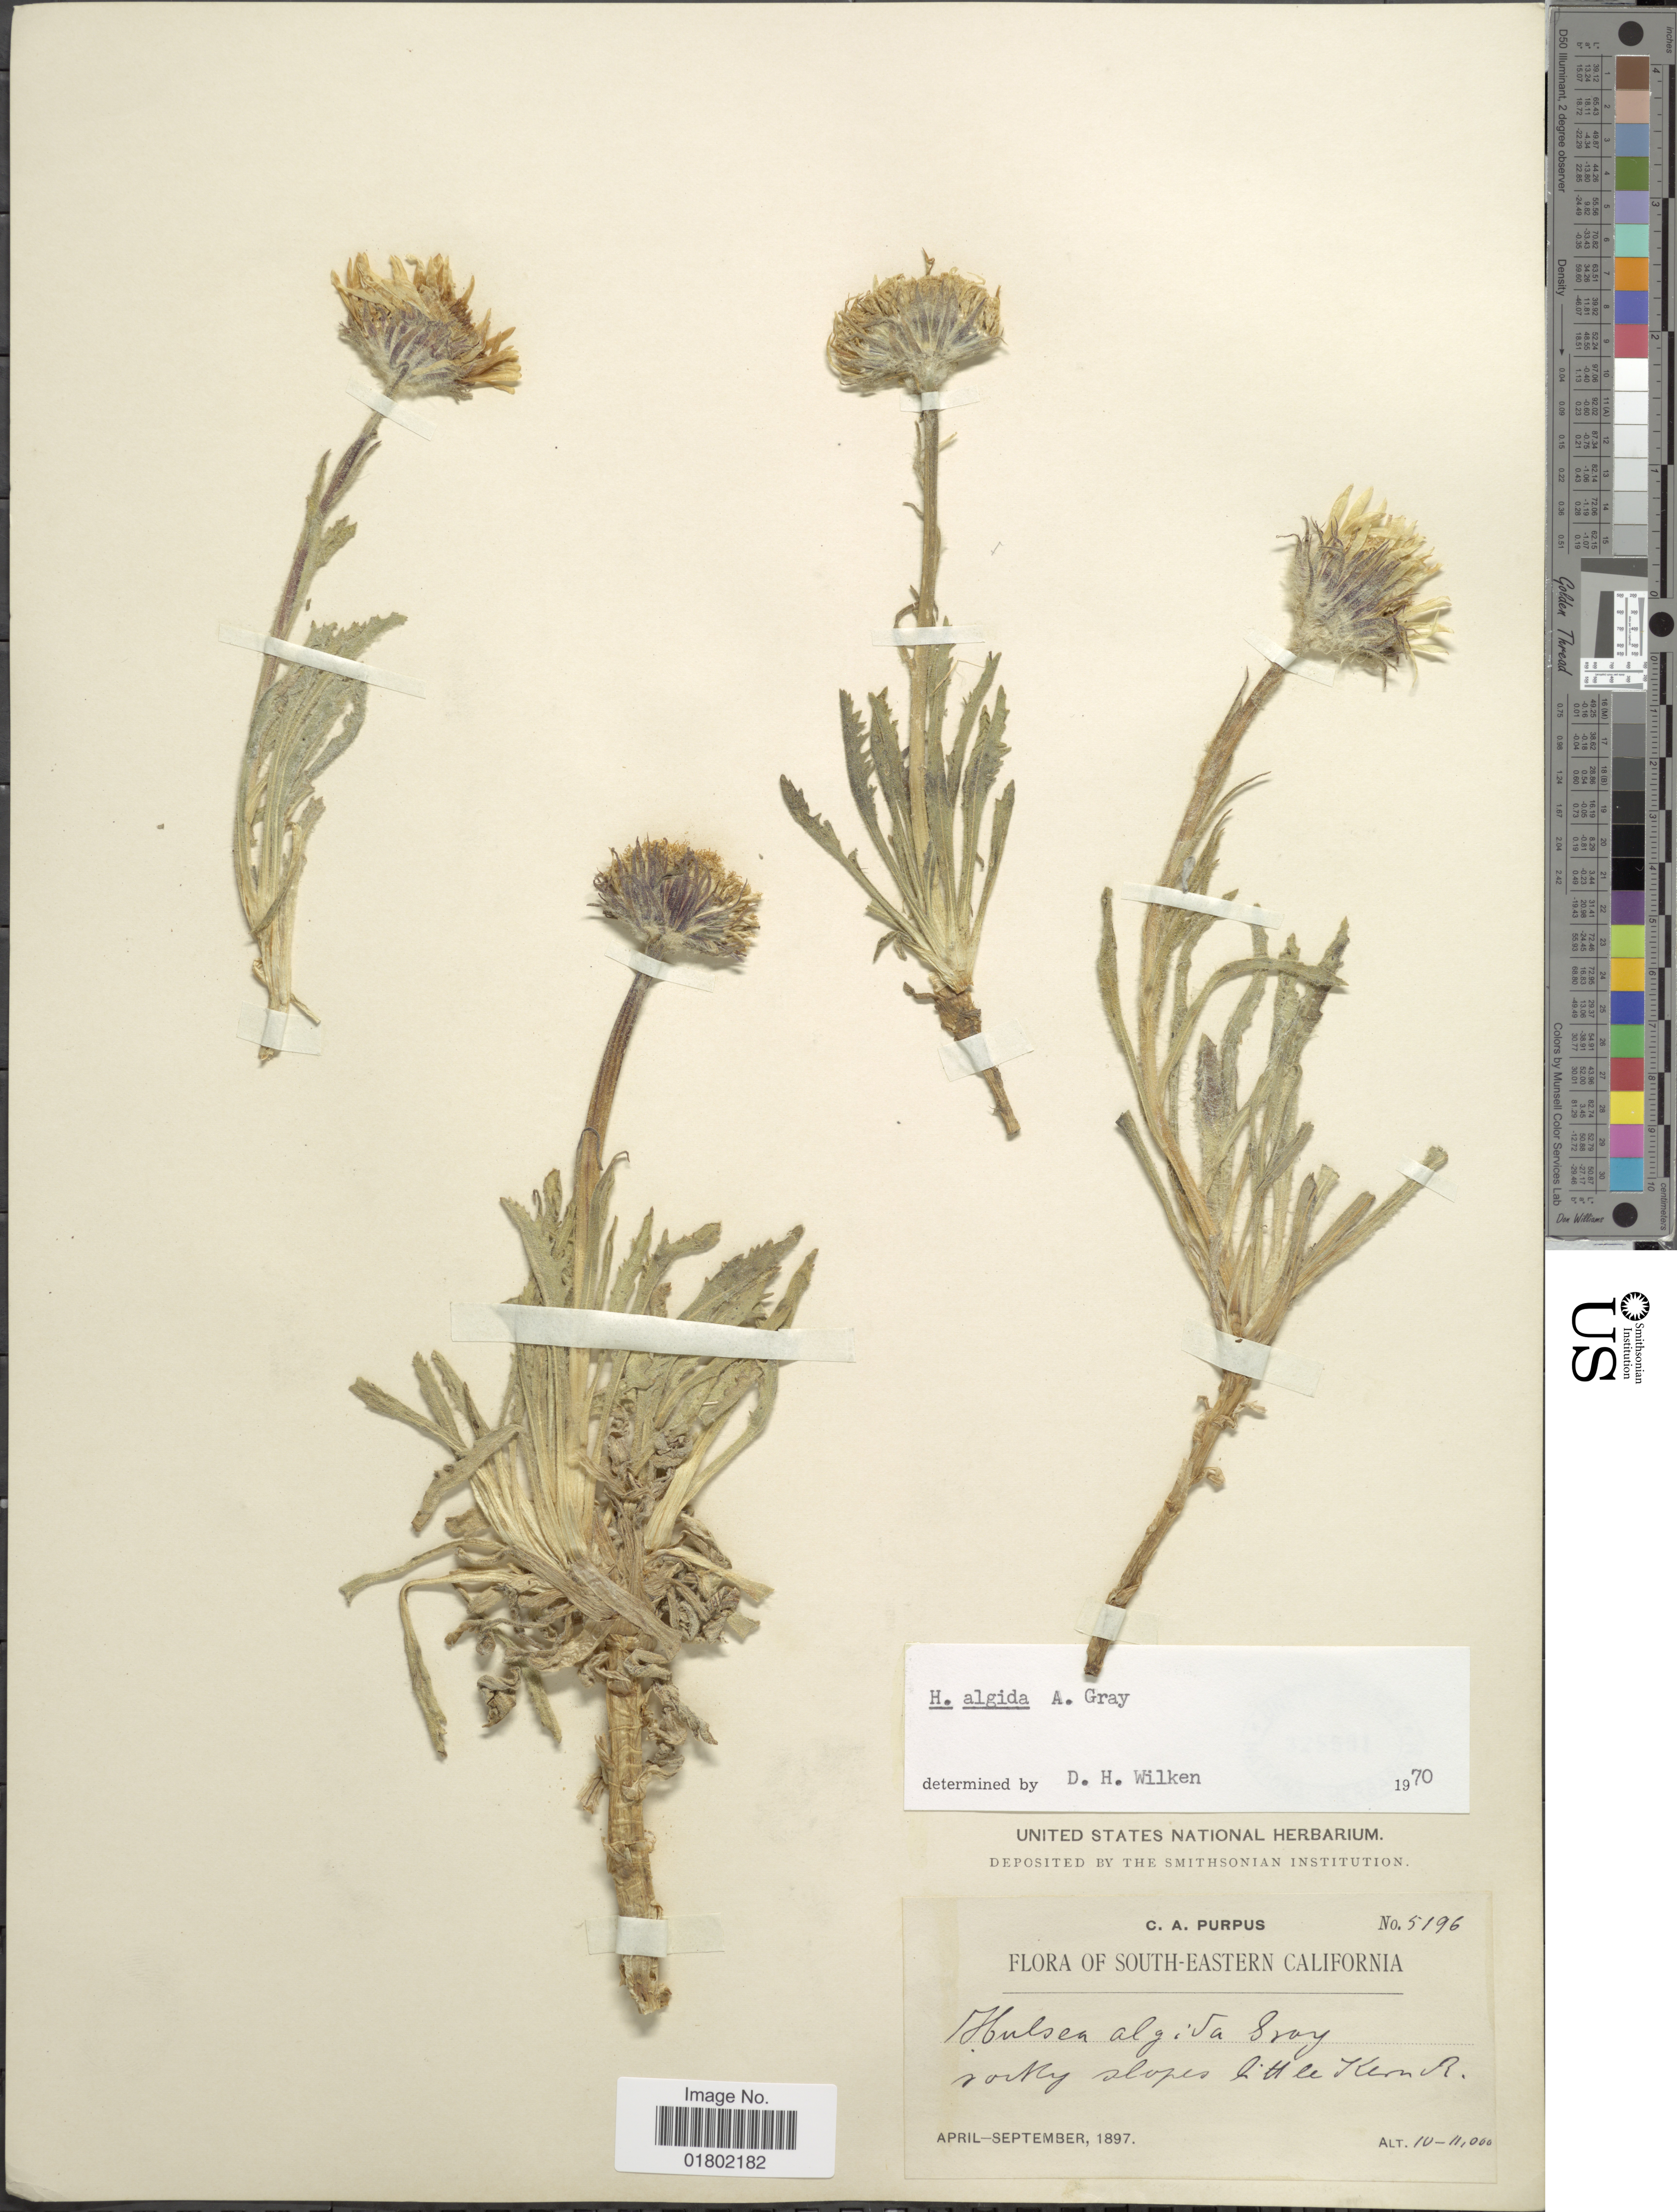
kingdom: Plantae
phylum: Tracheophyta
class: Magnoliopsida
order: Asterales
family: Asteraceae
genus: Hulsea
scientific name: Hulsea algida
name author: A. Gray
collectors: C. A. Purpus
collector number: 5196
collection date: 1897-04/1897-09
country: United States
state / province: California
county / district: Kern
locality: South-Eastern California, rocky slopes Little Kern R.